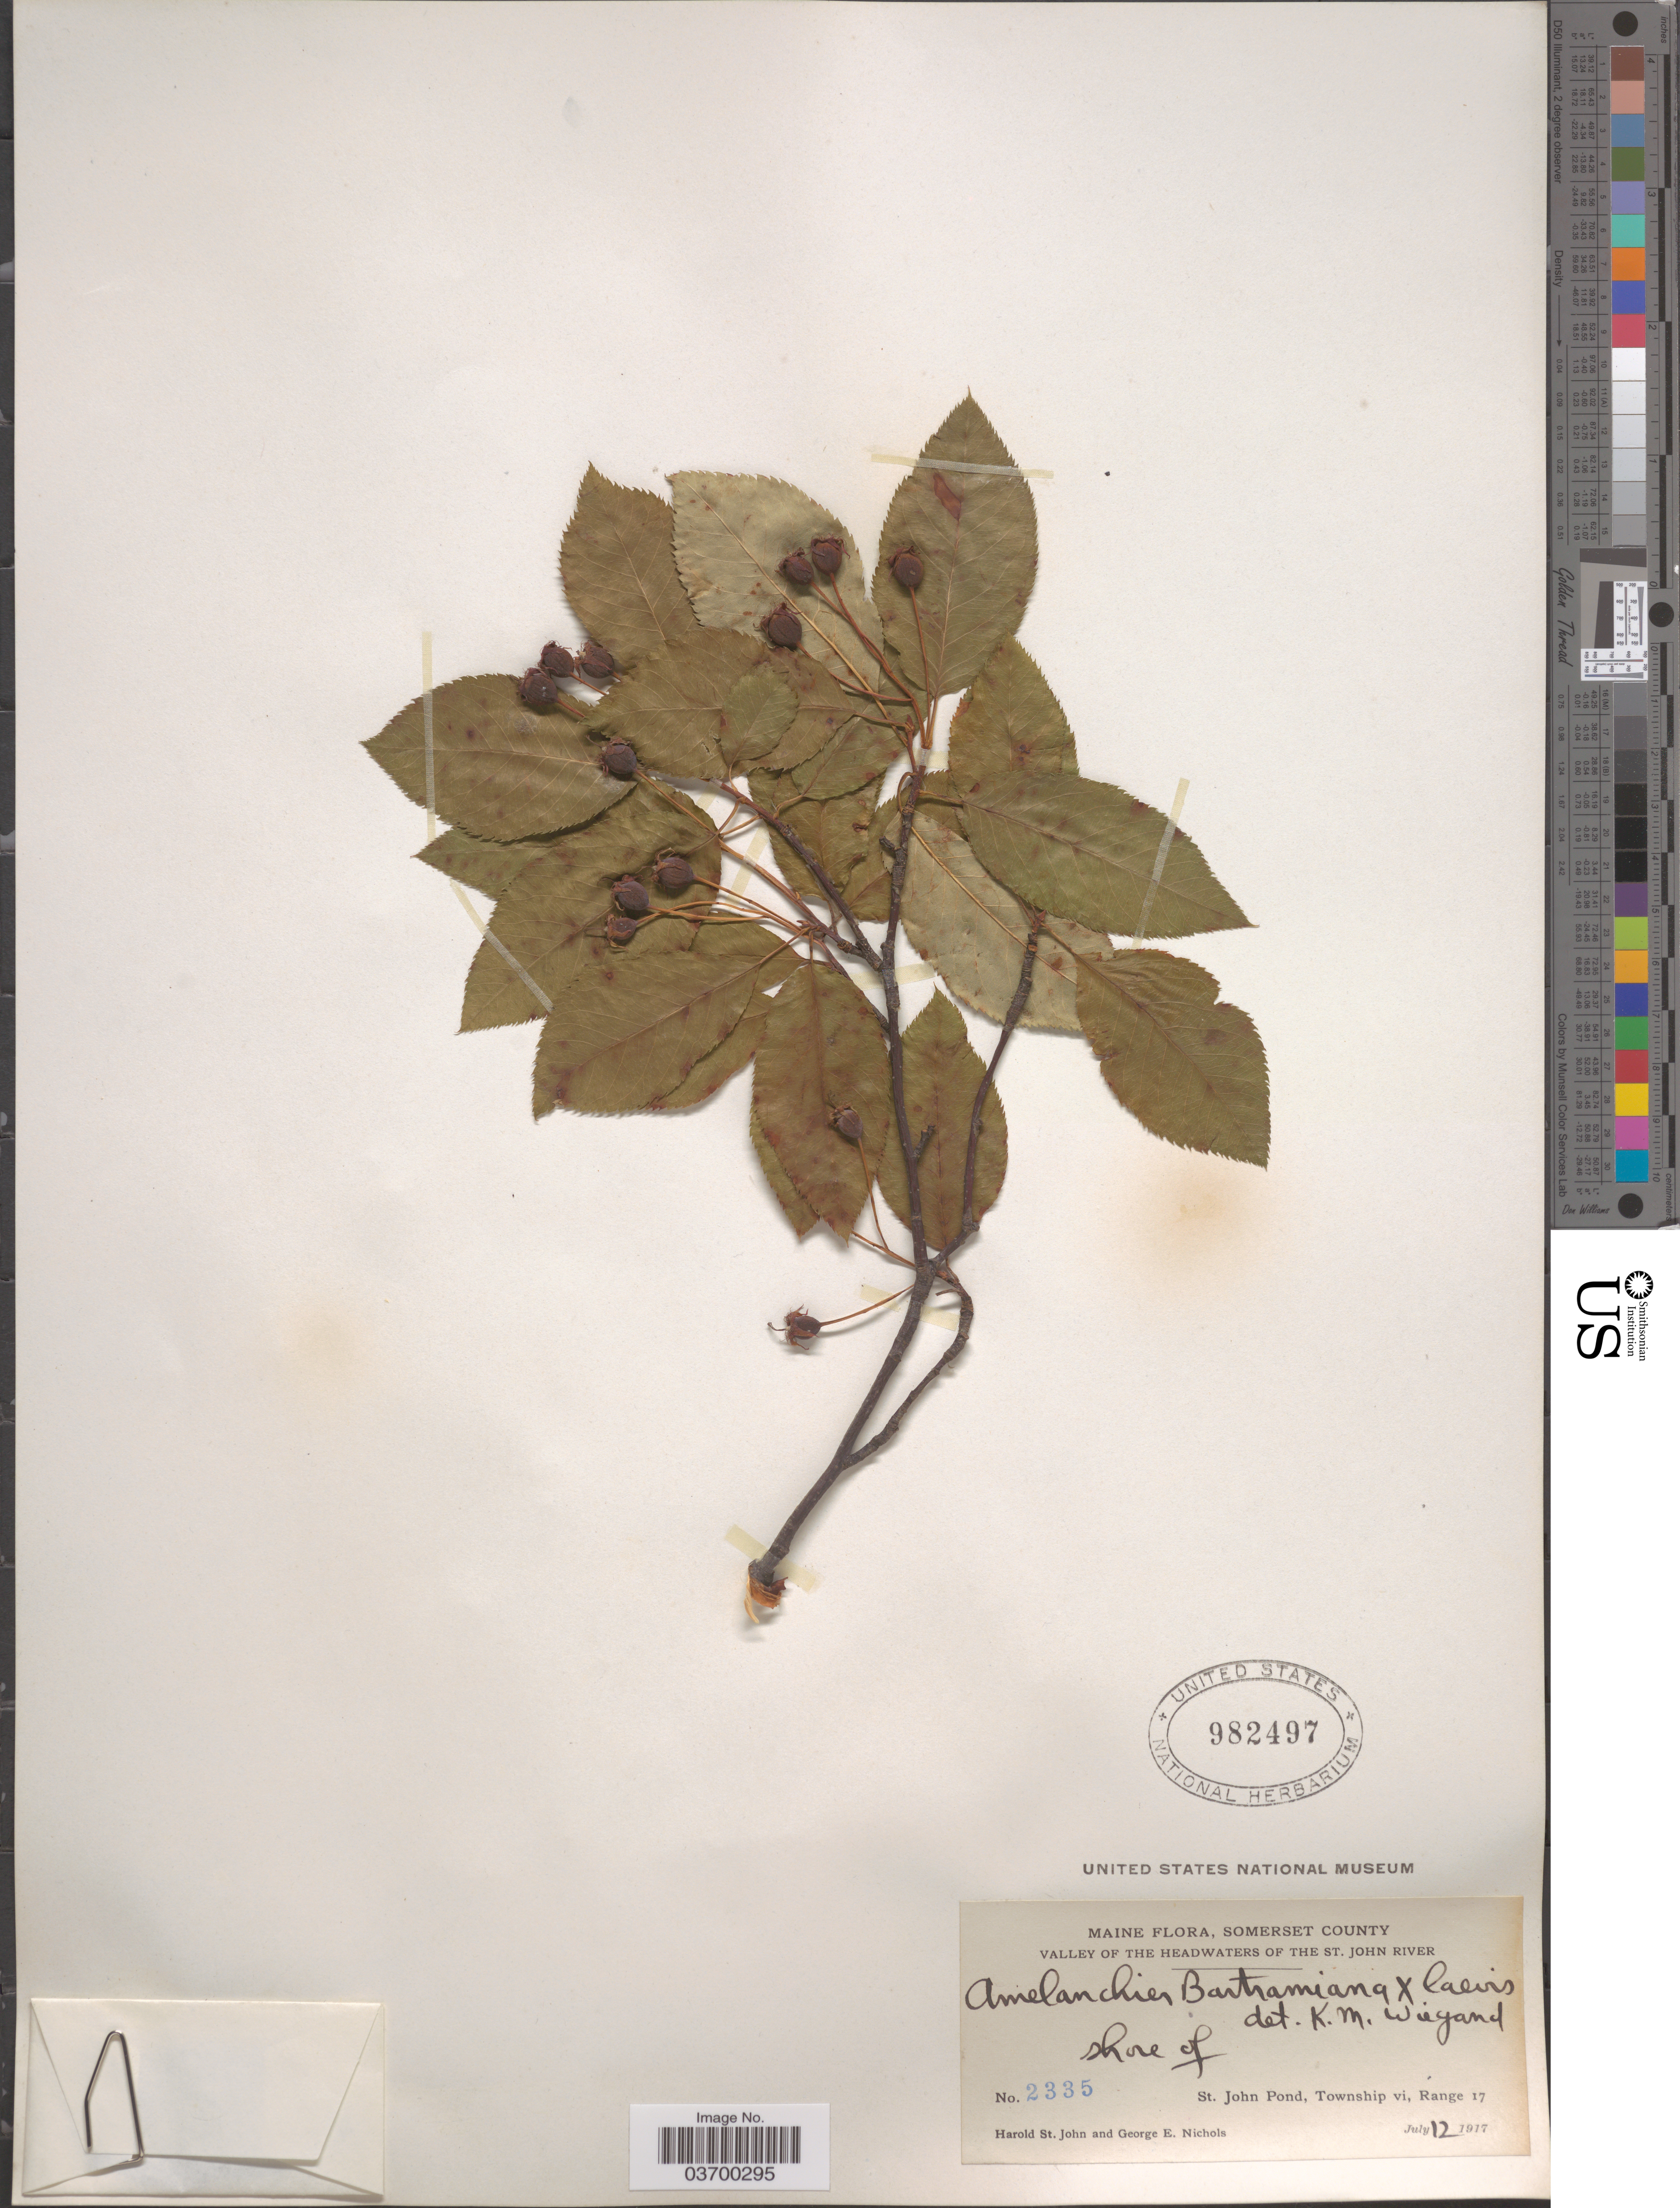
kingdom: Plantae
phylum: Tracheophyta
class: Magnoliopsida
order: Rosales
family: Rosaceae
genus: Amelanchier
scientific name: Amelanchier botryapium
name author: DC.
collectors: H. St. John & G. E. Nichols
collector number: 2335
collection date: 1917-07-12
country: United States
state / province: Maine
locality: Somerset County. Valley of the headwaters of the St. John River. Shore of St. John Pond, Township vi, Range 17.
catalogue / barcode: US 982497